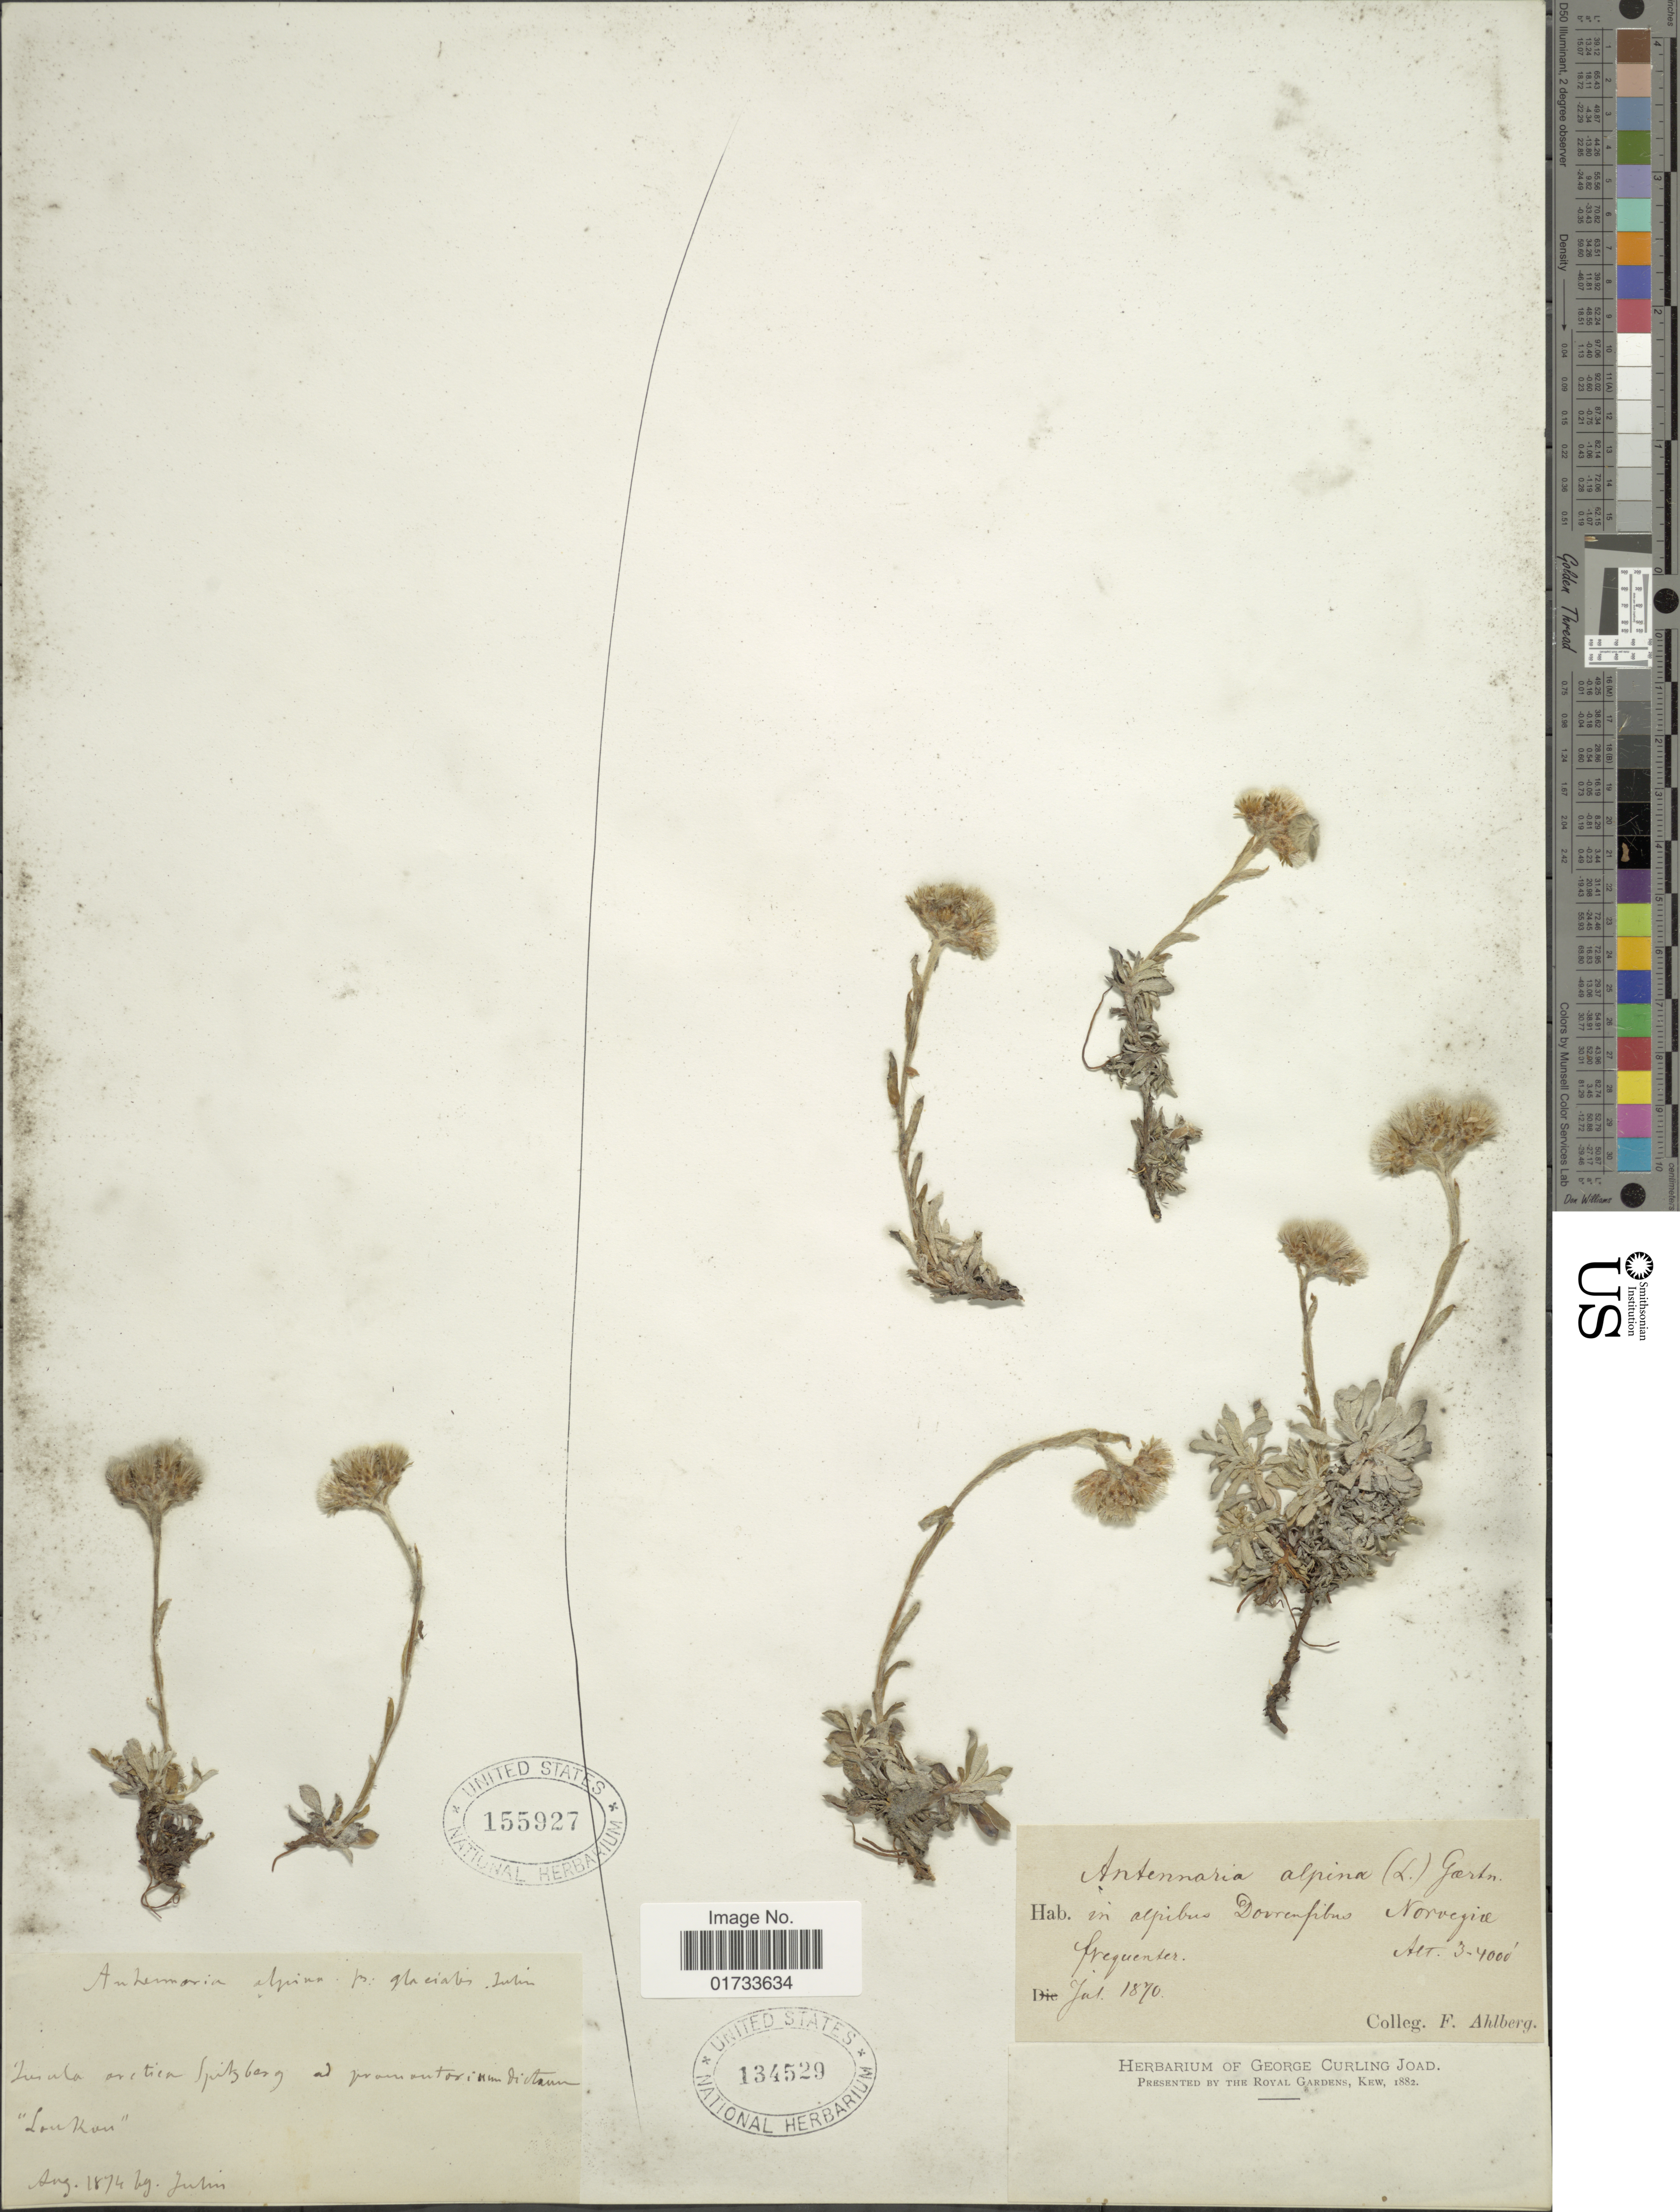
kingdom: Plantae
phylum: Tracheophyta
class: Magnoliopsida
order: Asterales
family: Asteraceae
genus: Antennaria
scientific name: Antennaria alpina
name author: (L.) Gaertn.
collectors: F. Ahlberg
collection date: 1870-07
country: Norway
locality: In alpibus Dovrensibus frequenter.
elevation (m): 914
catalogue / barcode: US 134529-2